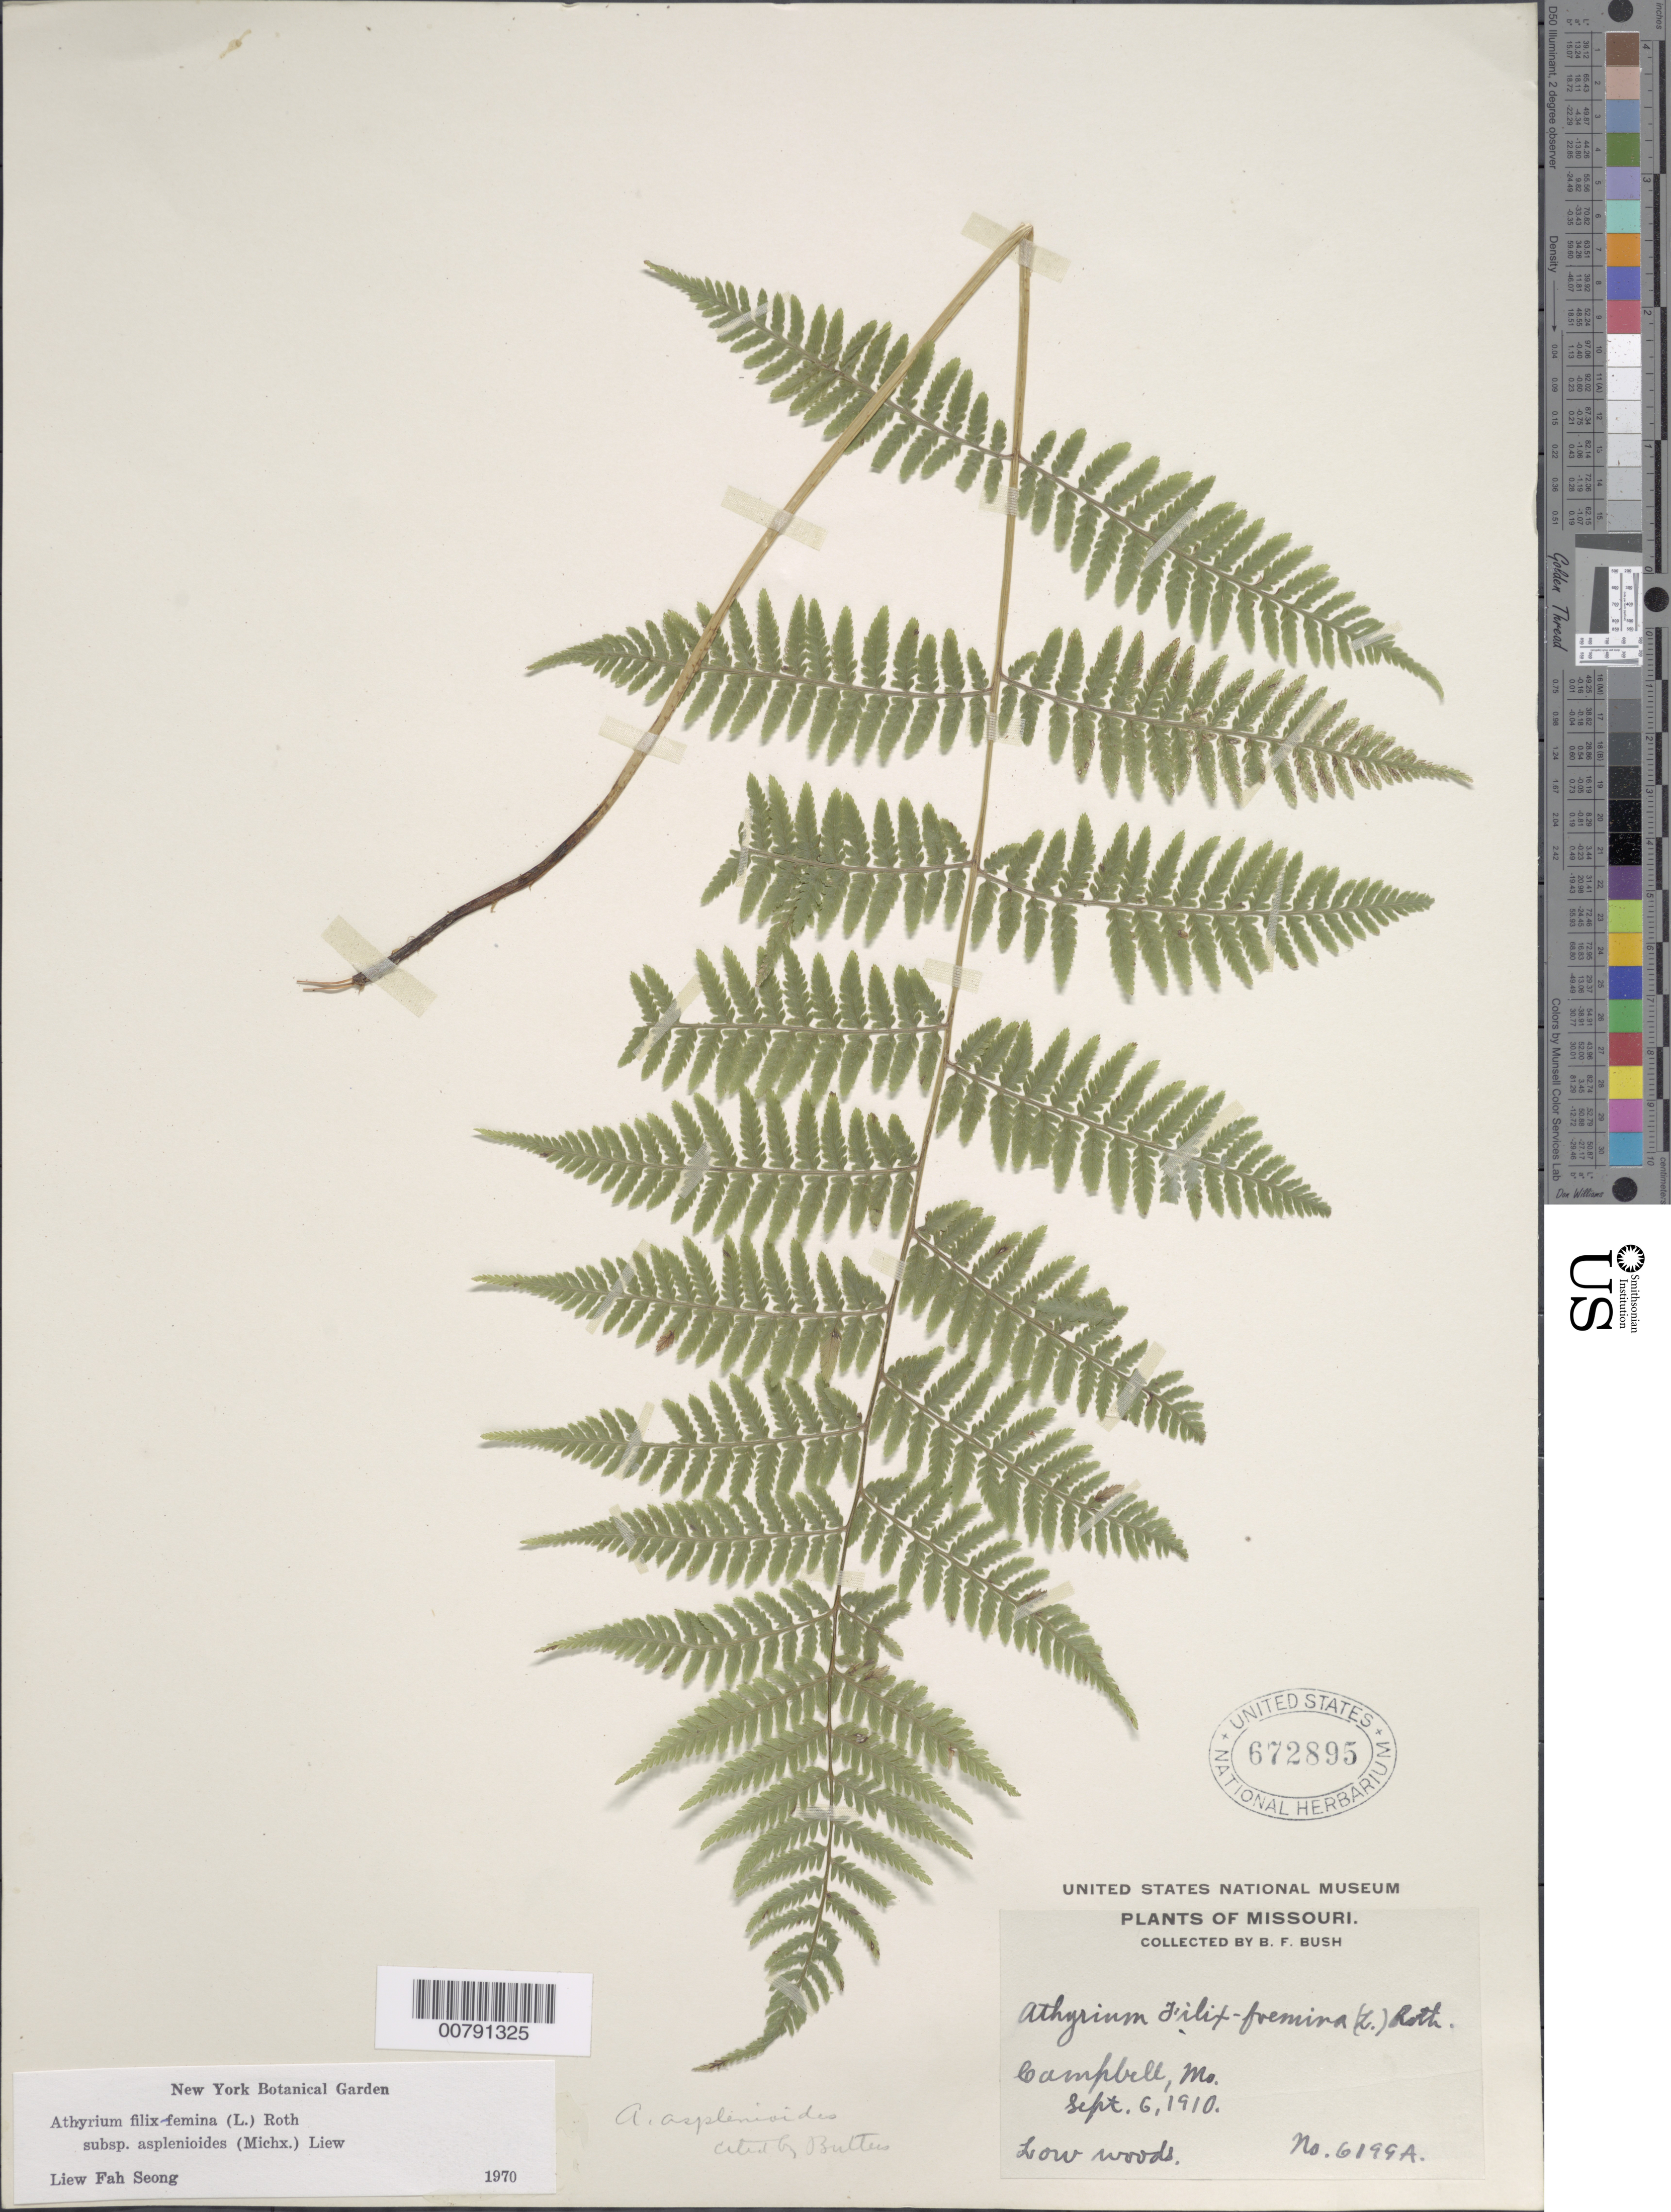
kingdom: Plantae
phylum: Tracheophyta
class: Polypodiopsida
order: Polypodiales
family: Athyriaceae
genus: Athyrium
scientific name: Athyrium filix-femina subsp. asplenioides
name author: (Michx.) Hultén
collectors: B. F. Bush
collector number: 6199A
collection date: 1910-09-06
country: United States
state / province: Missouri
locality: Campbell, Mo.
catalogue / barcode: US 672895